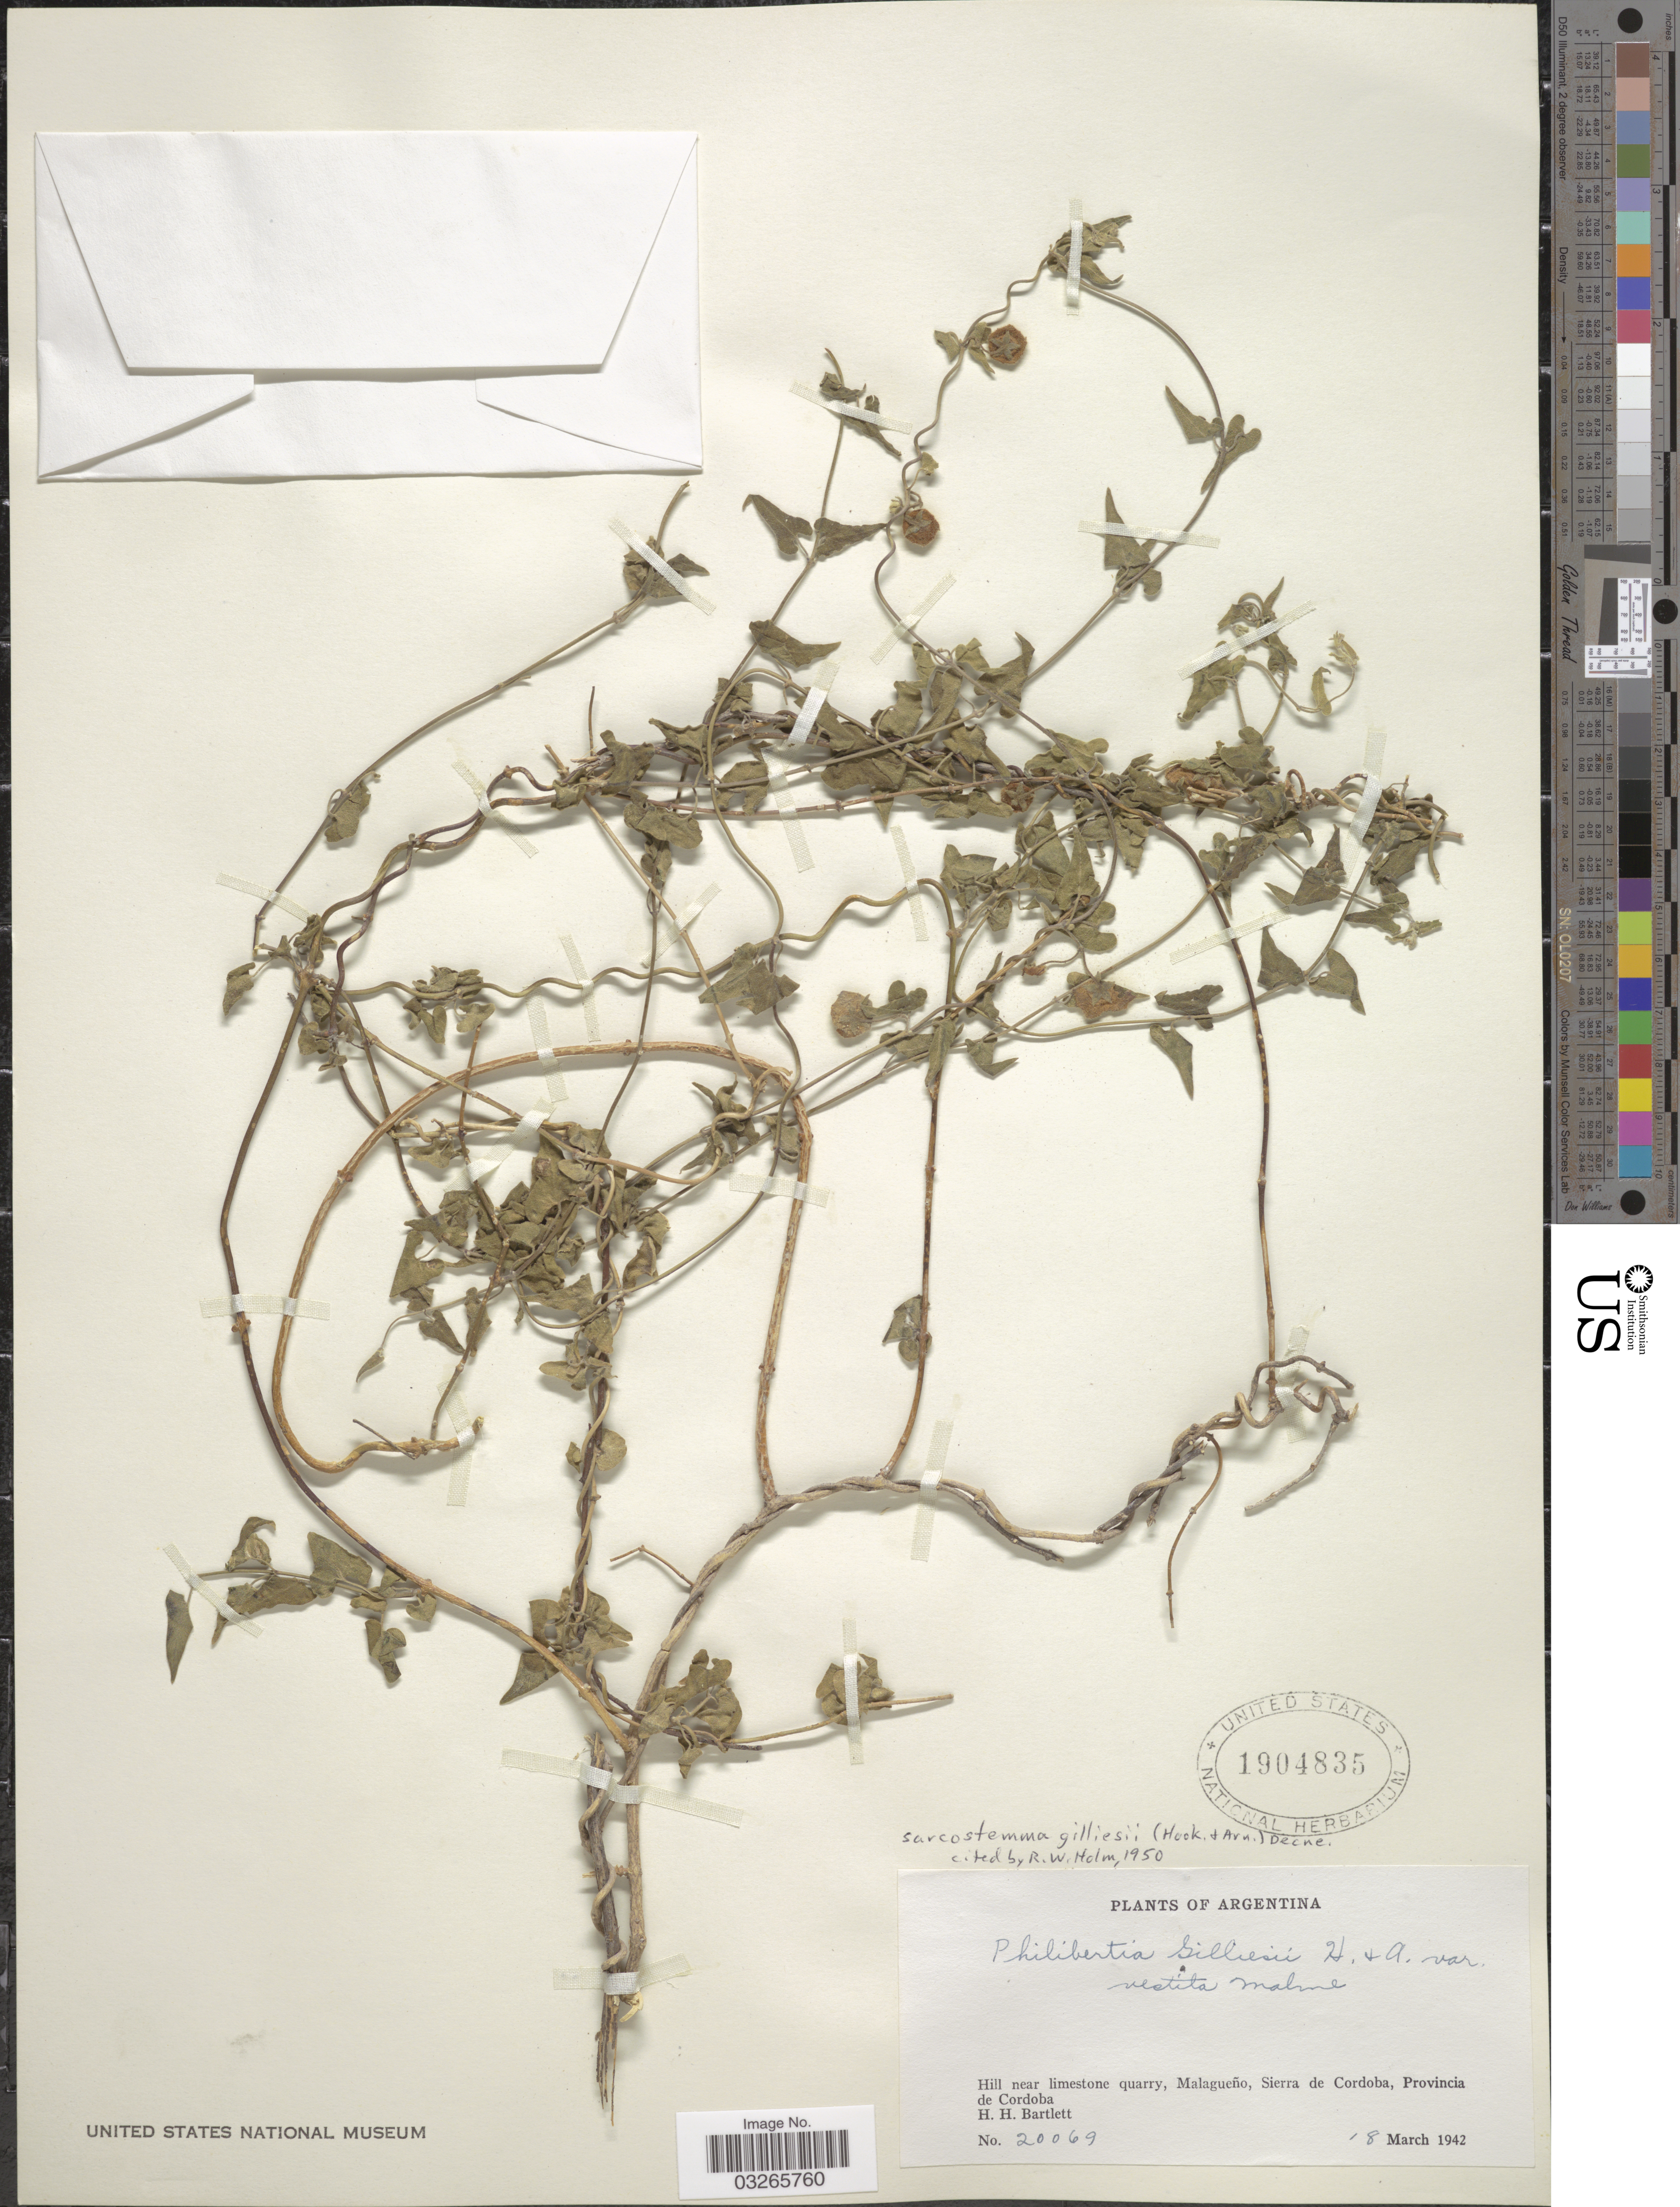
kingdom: Plantae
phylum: Tracheophyta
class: Magnoliopsida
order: Gentianales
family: Apocynaceae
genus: Sarcostemma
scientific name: Sarcostemma gilliesii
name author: (Hook. & Arn.) Decne.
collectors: H. H. Bartlett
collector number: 20069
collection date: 1942-03-18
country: Argentina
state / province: Cordoba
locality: Hill near limestone quarry, Malagueño, Sierra de Cordoba.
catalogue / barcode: US 1904835